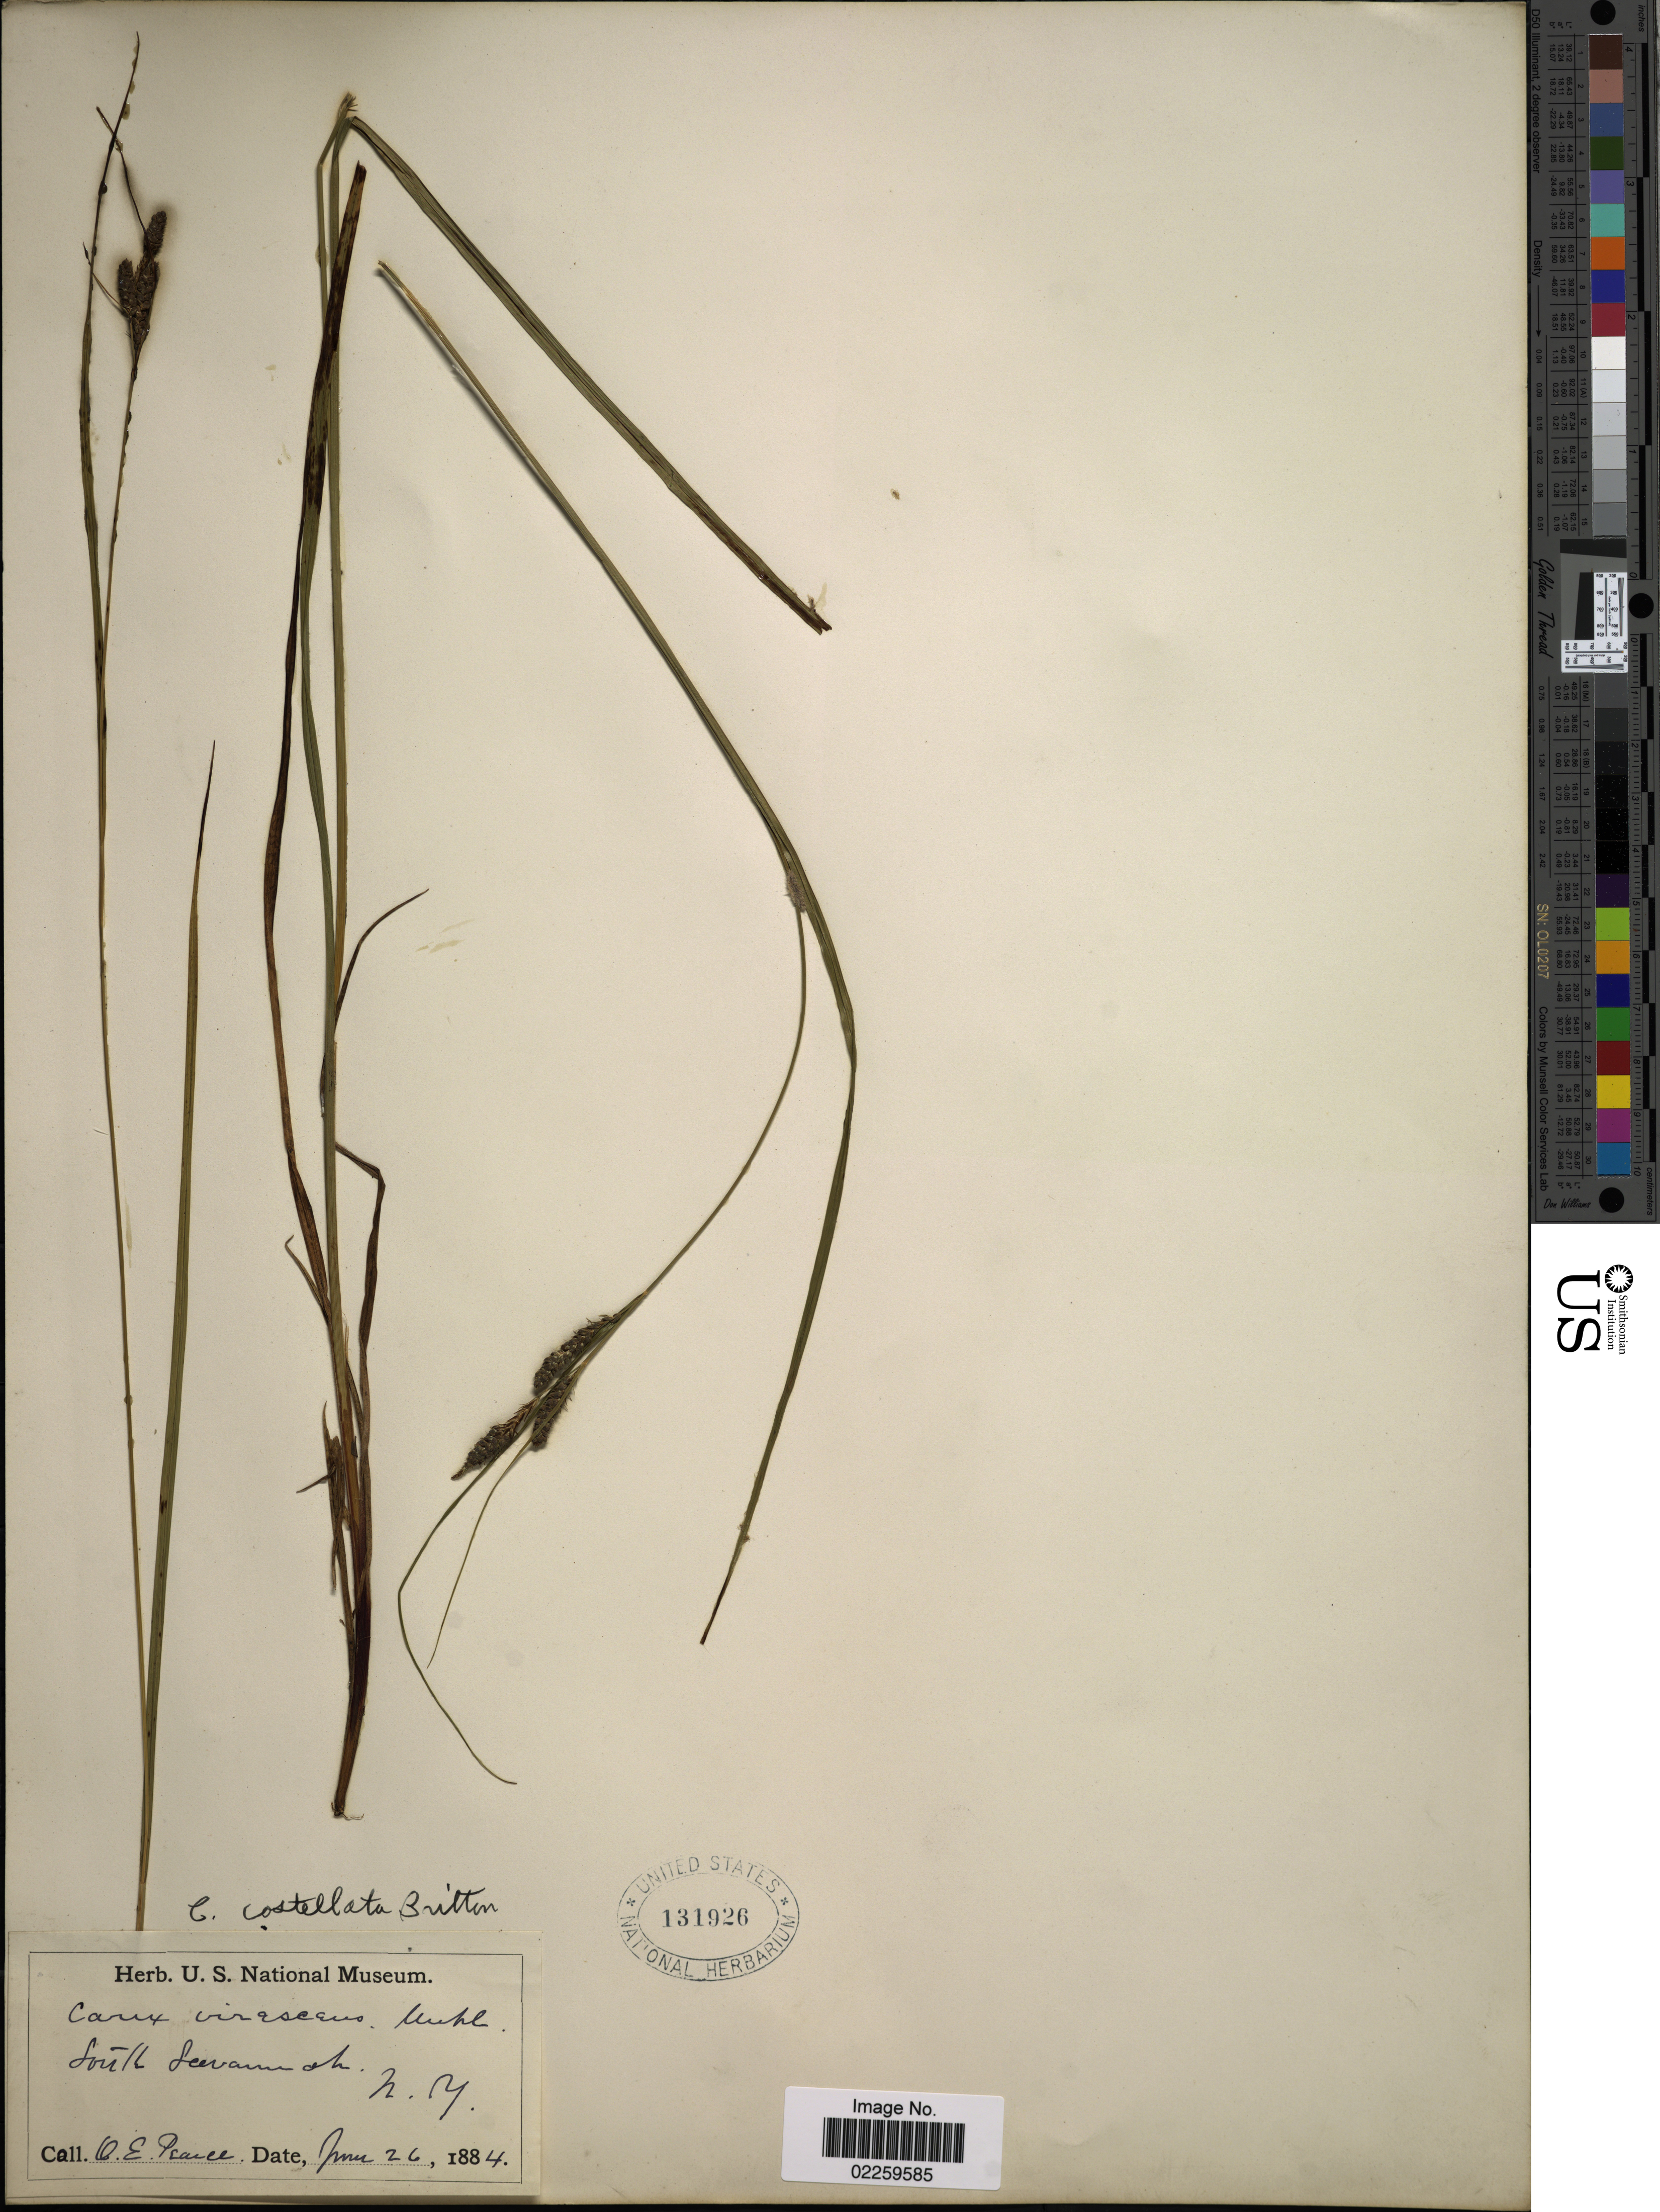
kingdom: Plantae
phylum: Tracheophyta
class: Liliopsida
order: Poales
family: Cyperaceae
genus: Carex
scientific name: Carex virescens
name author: Muhl. ex Willd.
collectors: O. E. Pearce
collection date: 1884-06-26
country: United States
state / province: New York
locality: South Savannah, N.Y.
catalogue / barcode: US 131926